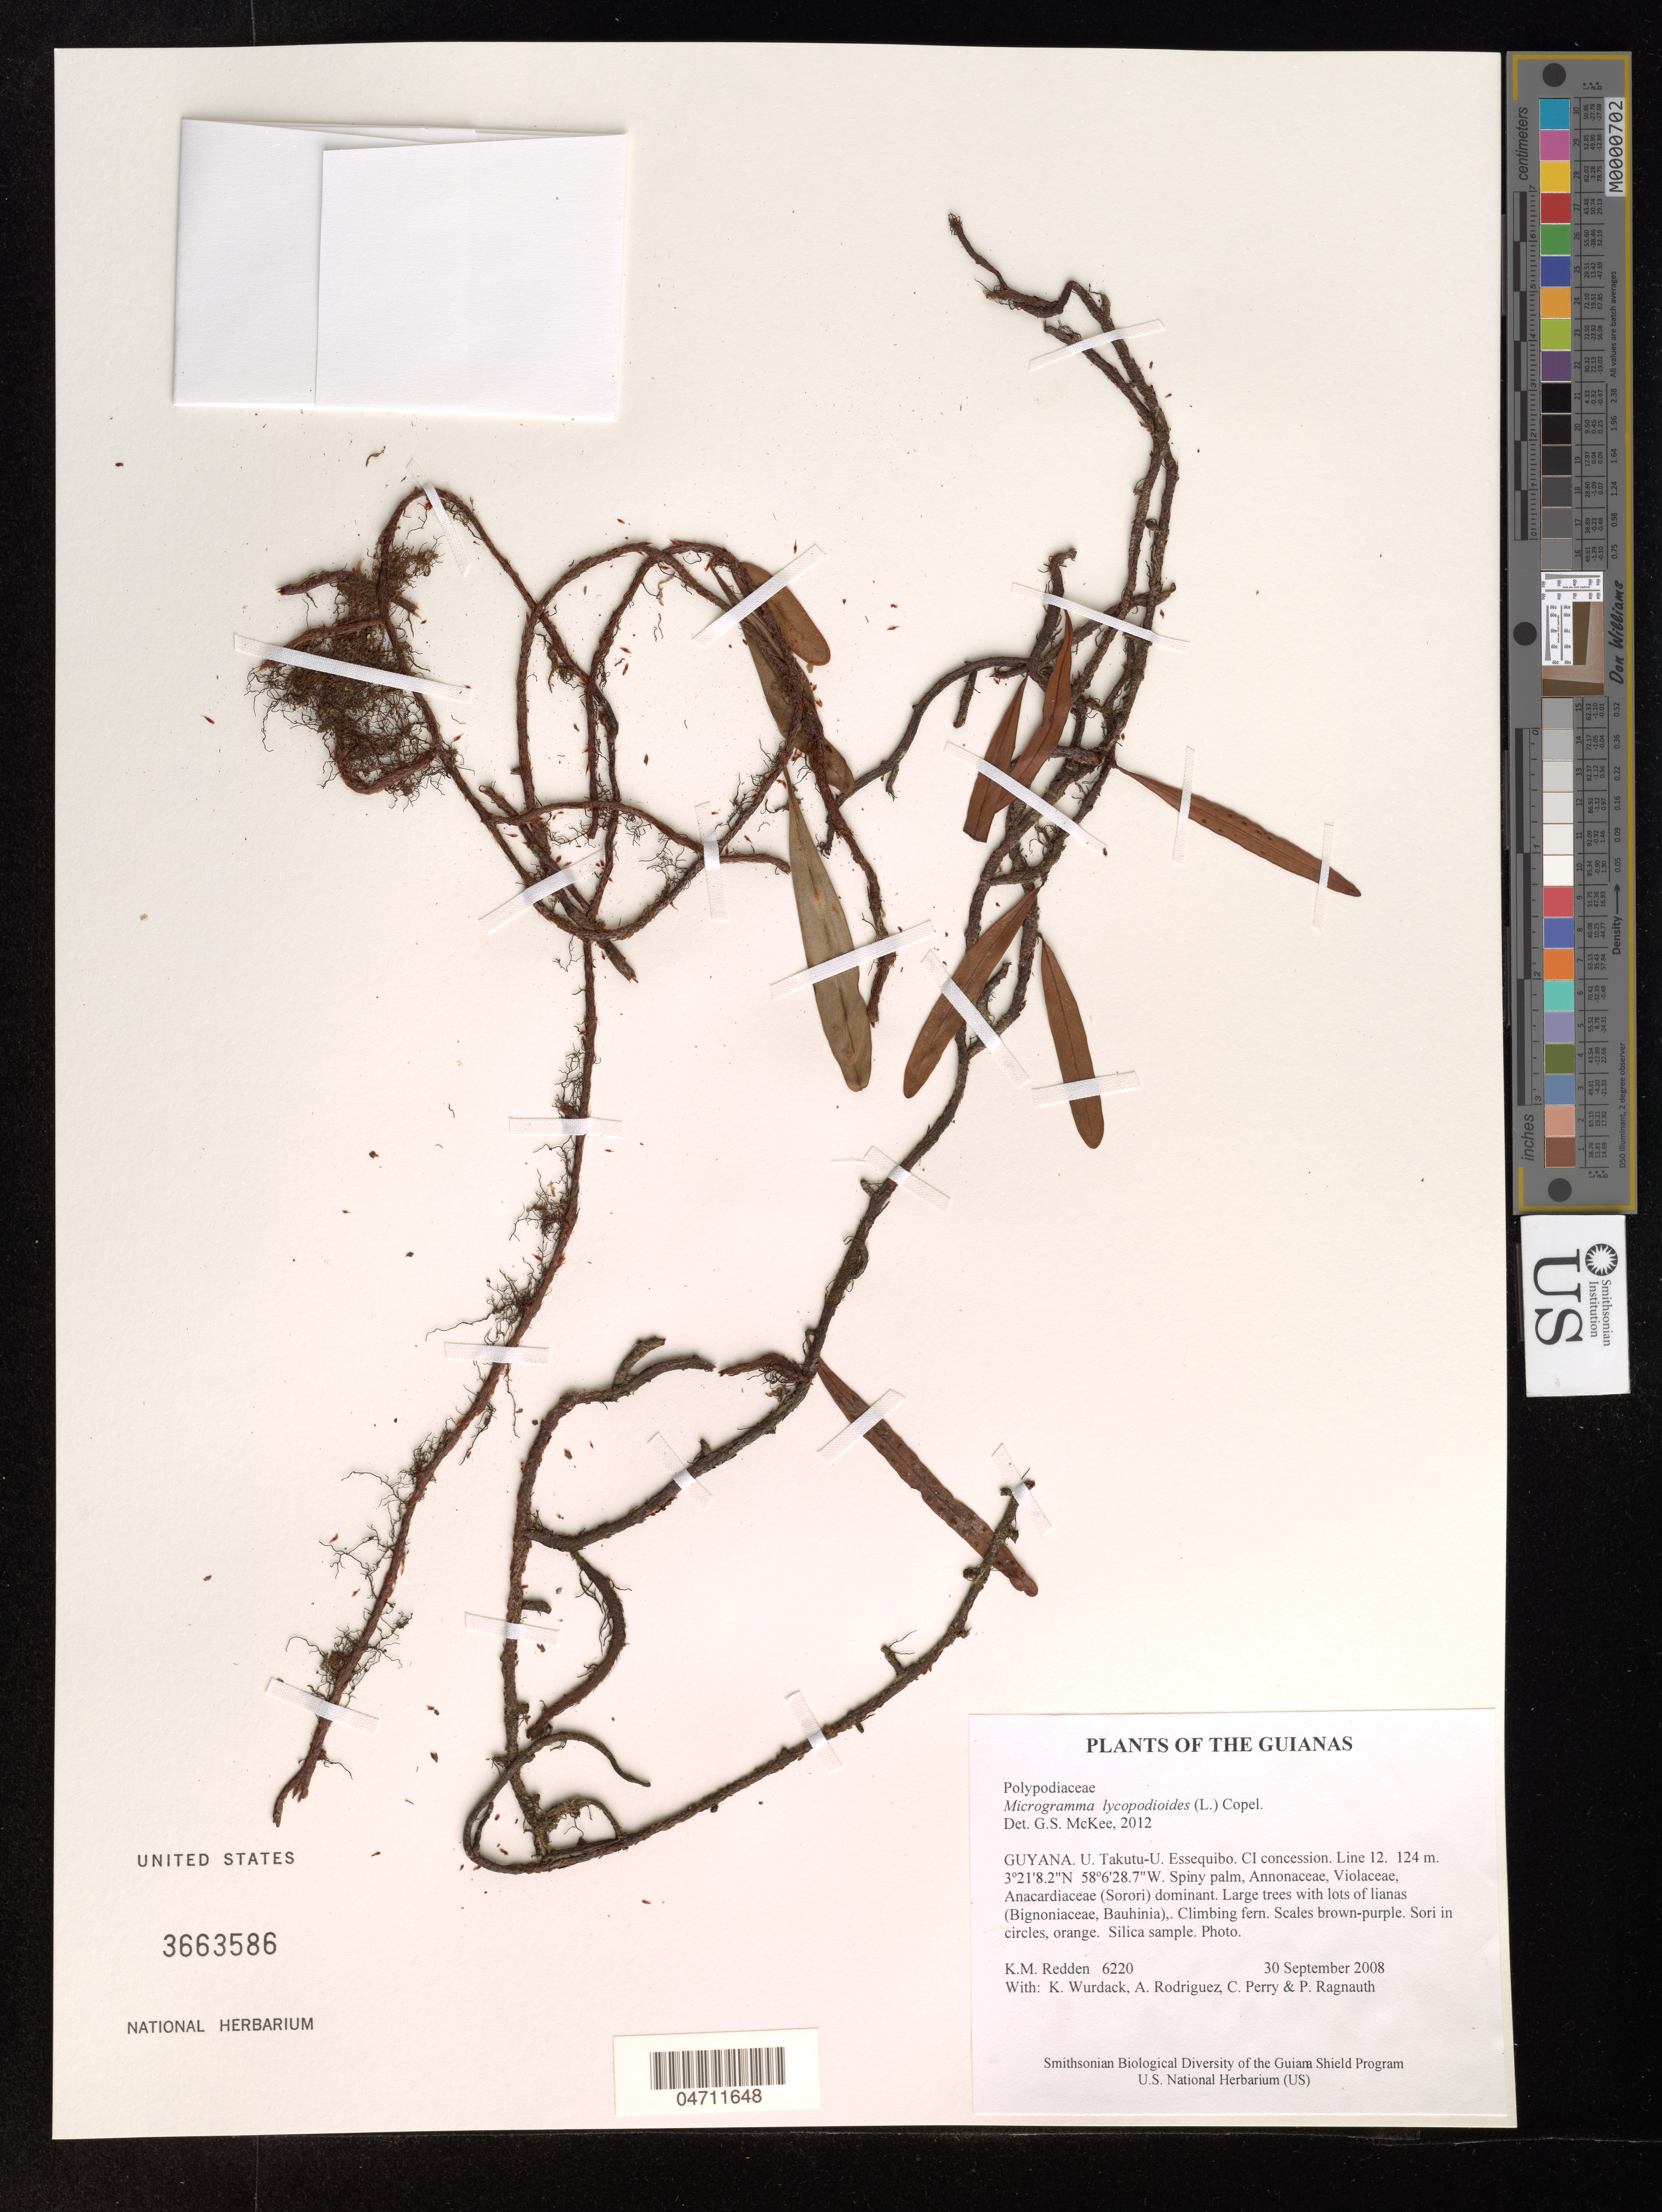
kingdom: Plantae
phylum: Tracheophyta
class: Polypodiopsida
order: Polypodiales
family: Polypodiaceae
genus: Microgramma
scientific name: Microgramma lycopodioides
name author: (L.) Copel.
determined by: McKee, G. S., (US), NMNH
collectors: K. M. Redden, K. Wurdack, A. Rodriguez, C. Perry & P. Ragnauth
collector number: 6220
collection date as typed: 30 September 2008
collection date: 2008-09-30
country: Guyana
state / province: U. Takutu-U. Essequibo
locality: CI concession. Line 12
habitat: Spiny palm, Annonaceae, Violaceae, Anacardiaceae (Sorori) dominant. Large trees with lots of lianas (Bignoniaceae, Bauhinia)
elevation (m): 124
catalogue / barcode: US 3663586